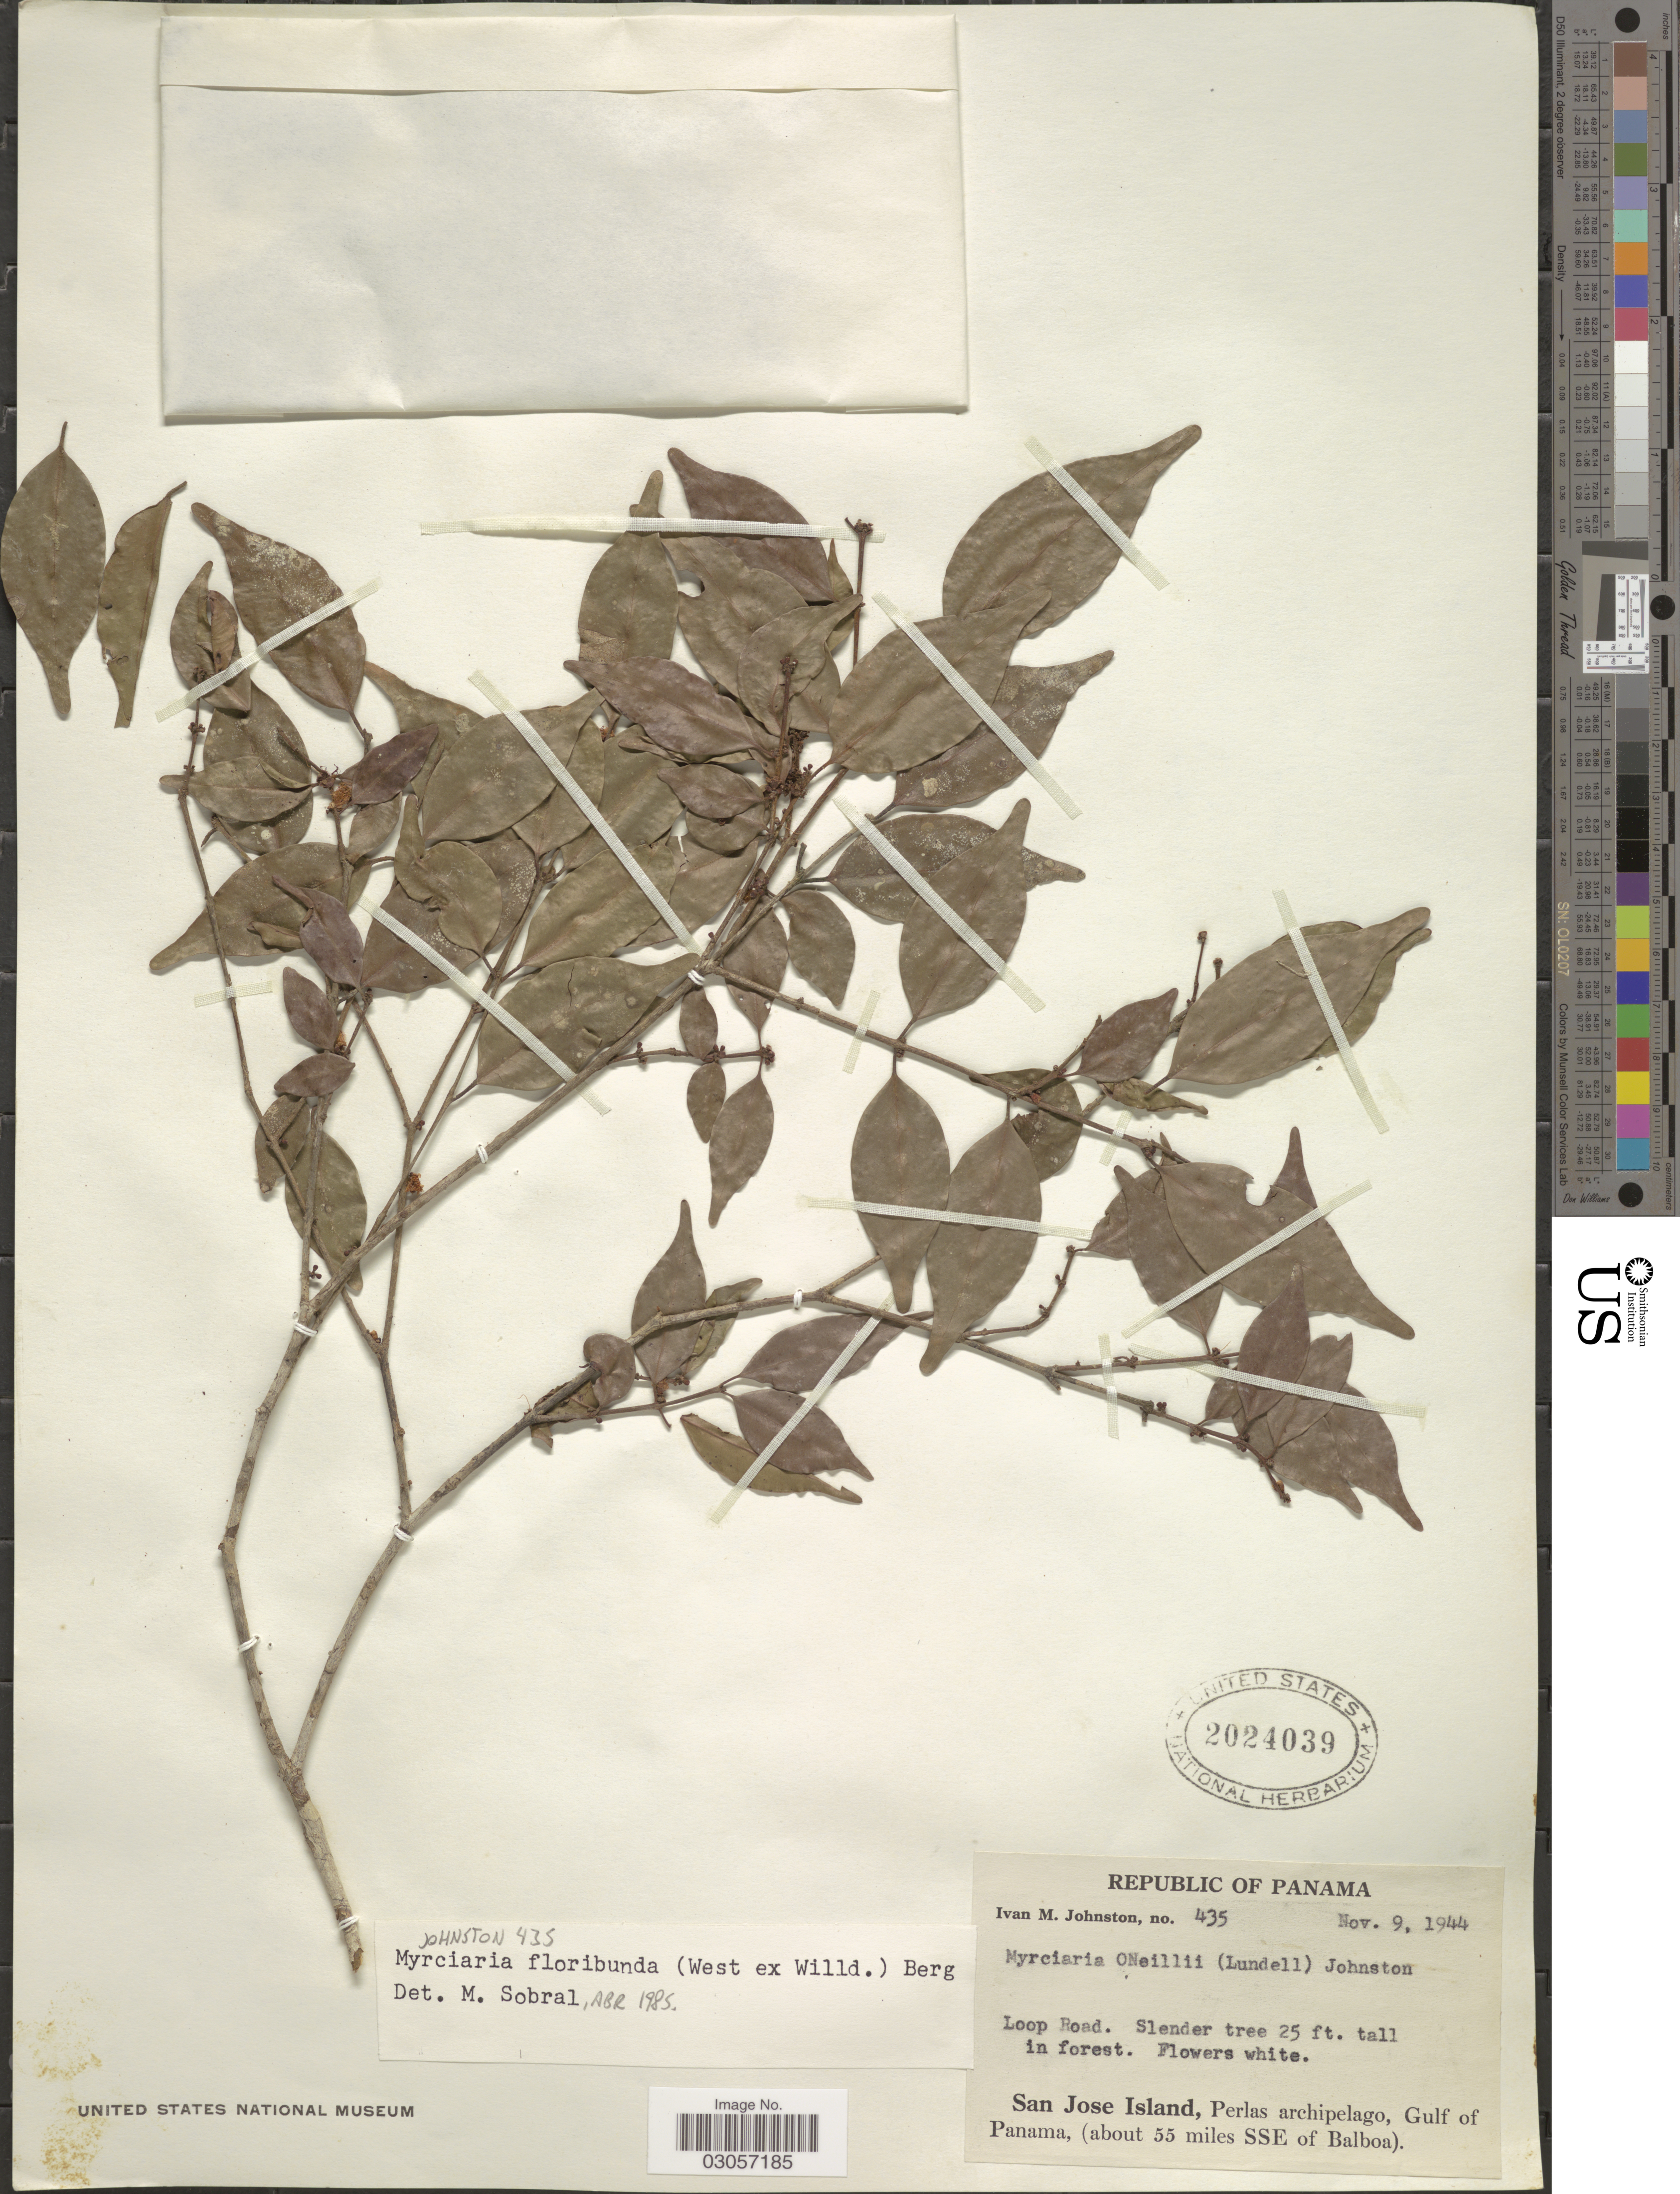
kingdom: Plantae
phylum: Tracheophyta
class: Magnoliopsida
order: Myrtales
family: Myrtaceae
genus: Myrciaria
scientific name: Myrciaria floribunda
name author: (H. West ex Willd.) O. Berg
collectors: I.M. Johnston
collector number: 435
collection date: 1944-11-09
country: Panama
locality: Loop Road, San Jose Island, Perlas archipelago, Gulf of Panama, (about 55 miles SSE of Balboa).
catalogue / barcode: US 2024039